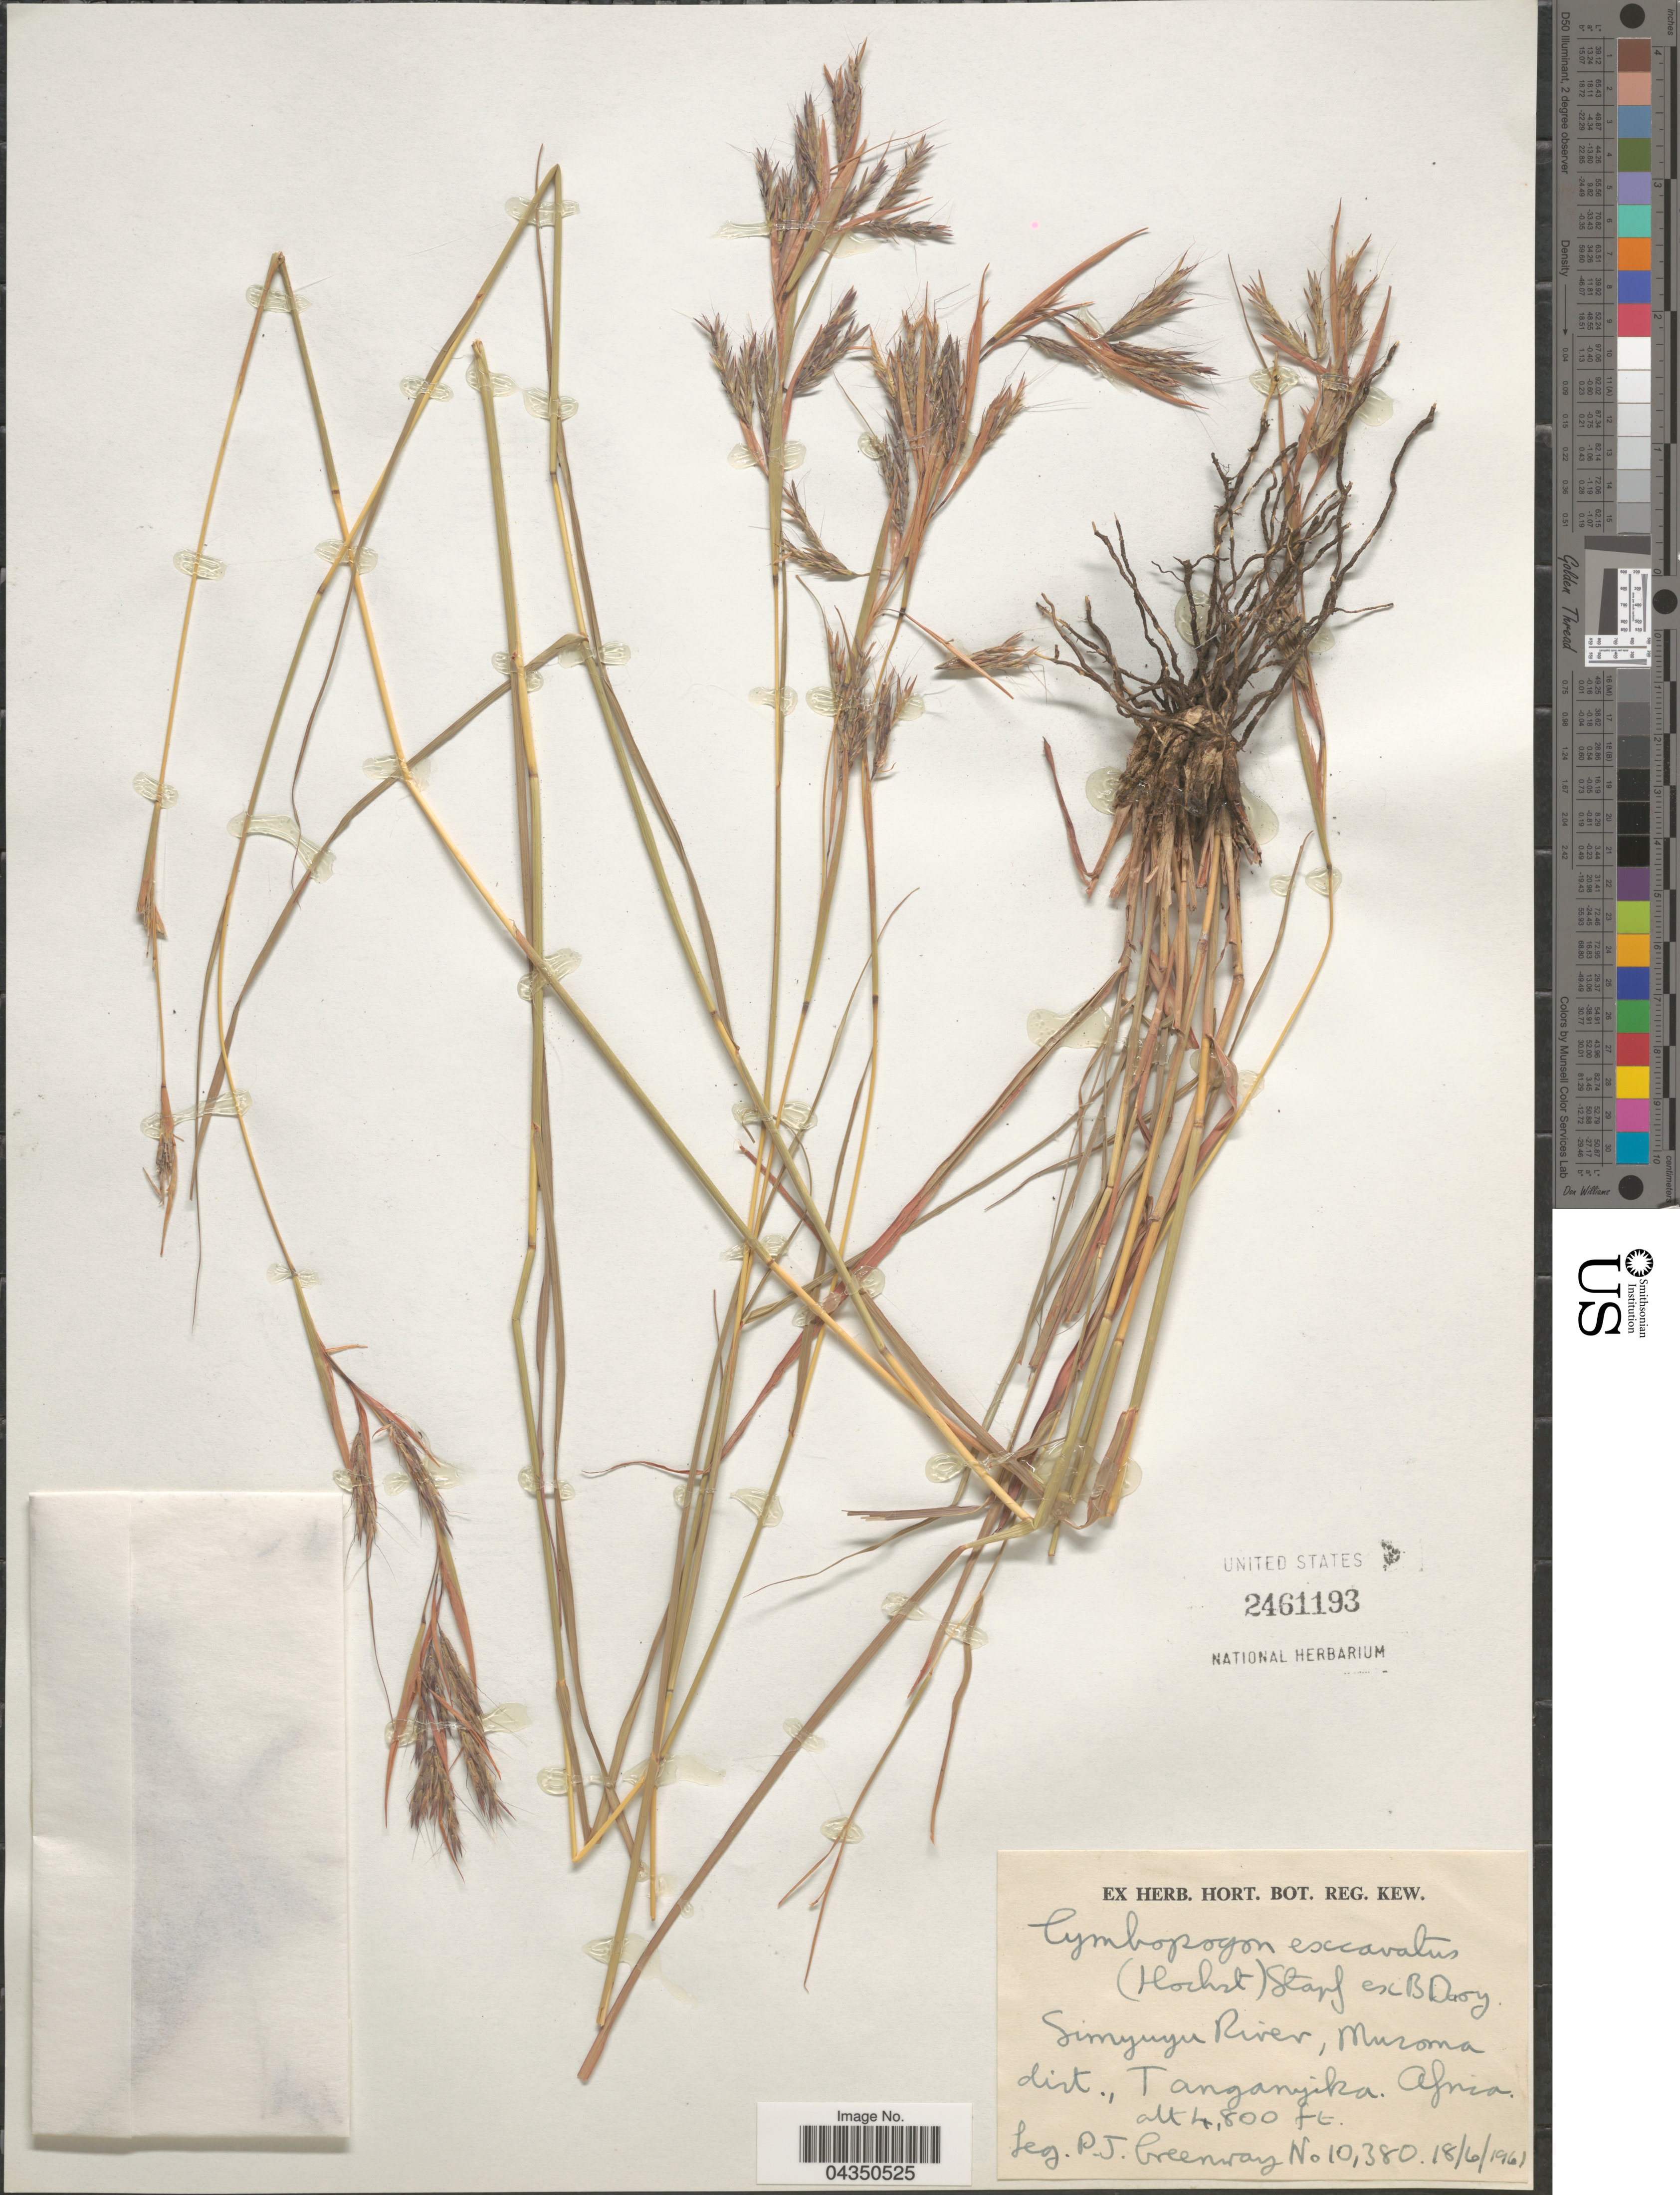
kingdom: Plantae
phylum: Tracheophyta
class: Liliopsida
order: Poales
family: Poaceae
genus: Cymbopogon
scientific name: Cymbopogon caesius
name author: (Nees ex Hook. & Arn.) Stapf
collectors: P. J. Greenway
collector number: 10380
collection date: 1961-06-18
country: Tanzania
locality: Sumyuyu River, Musoma dist., Tanganyika.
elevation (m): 1463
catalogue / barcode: US 2461193